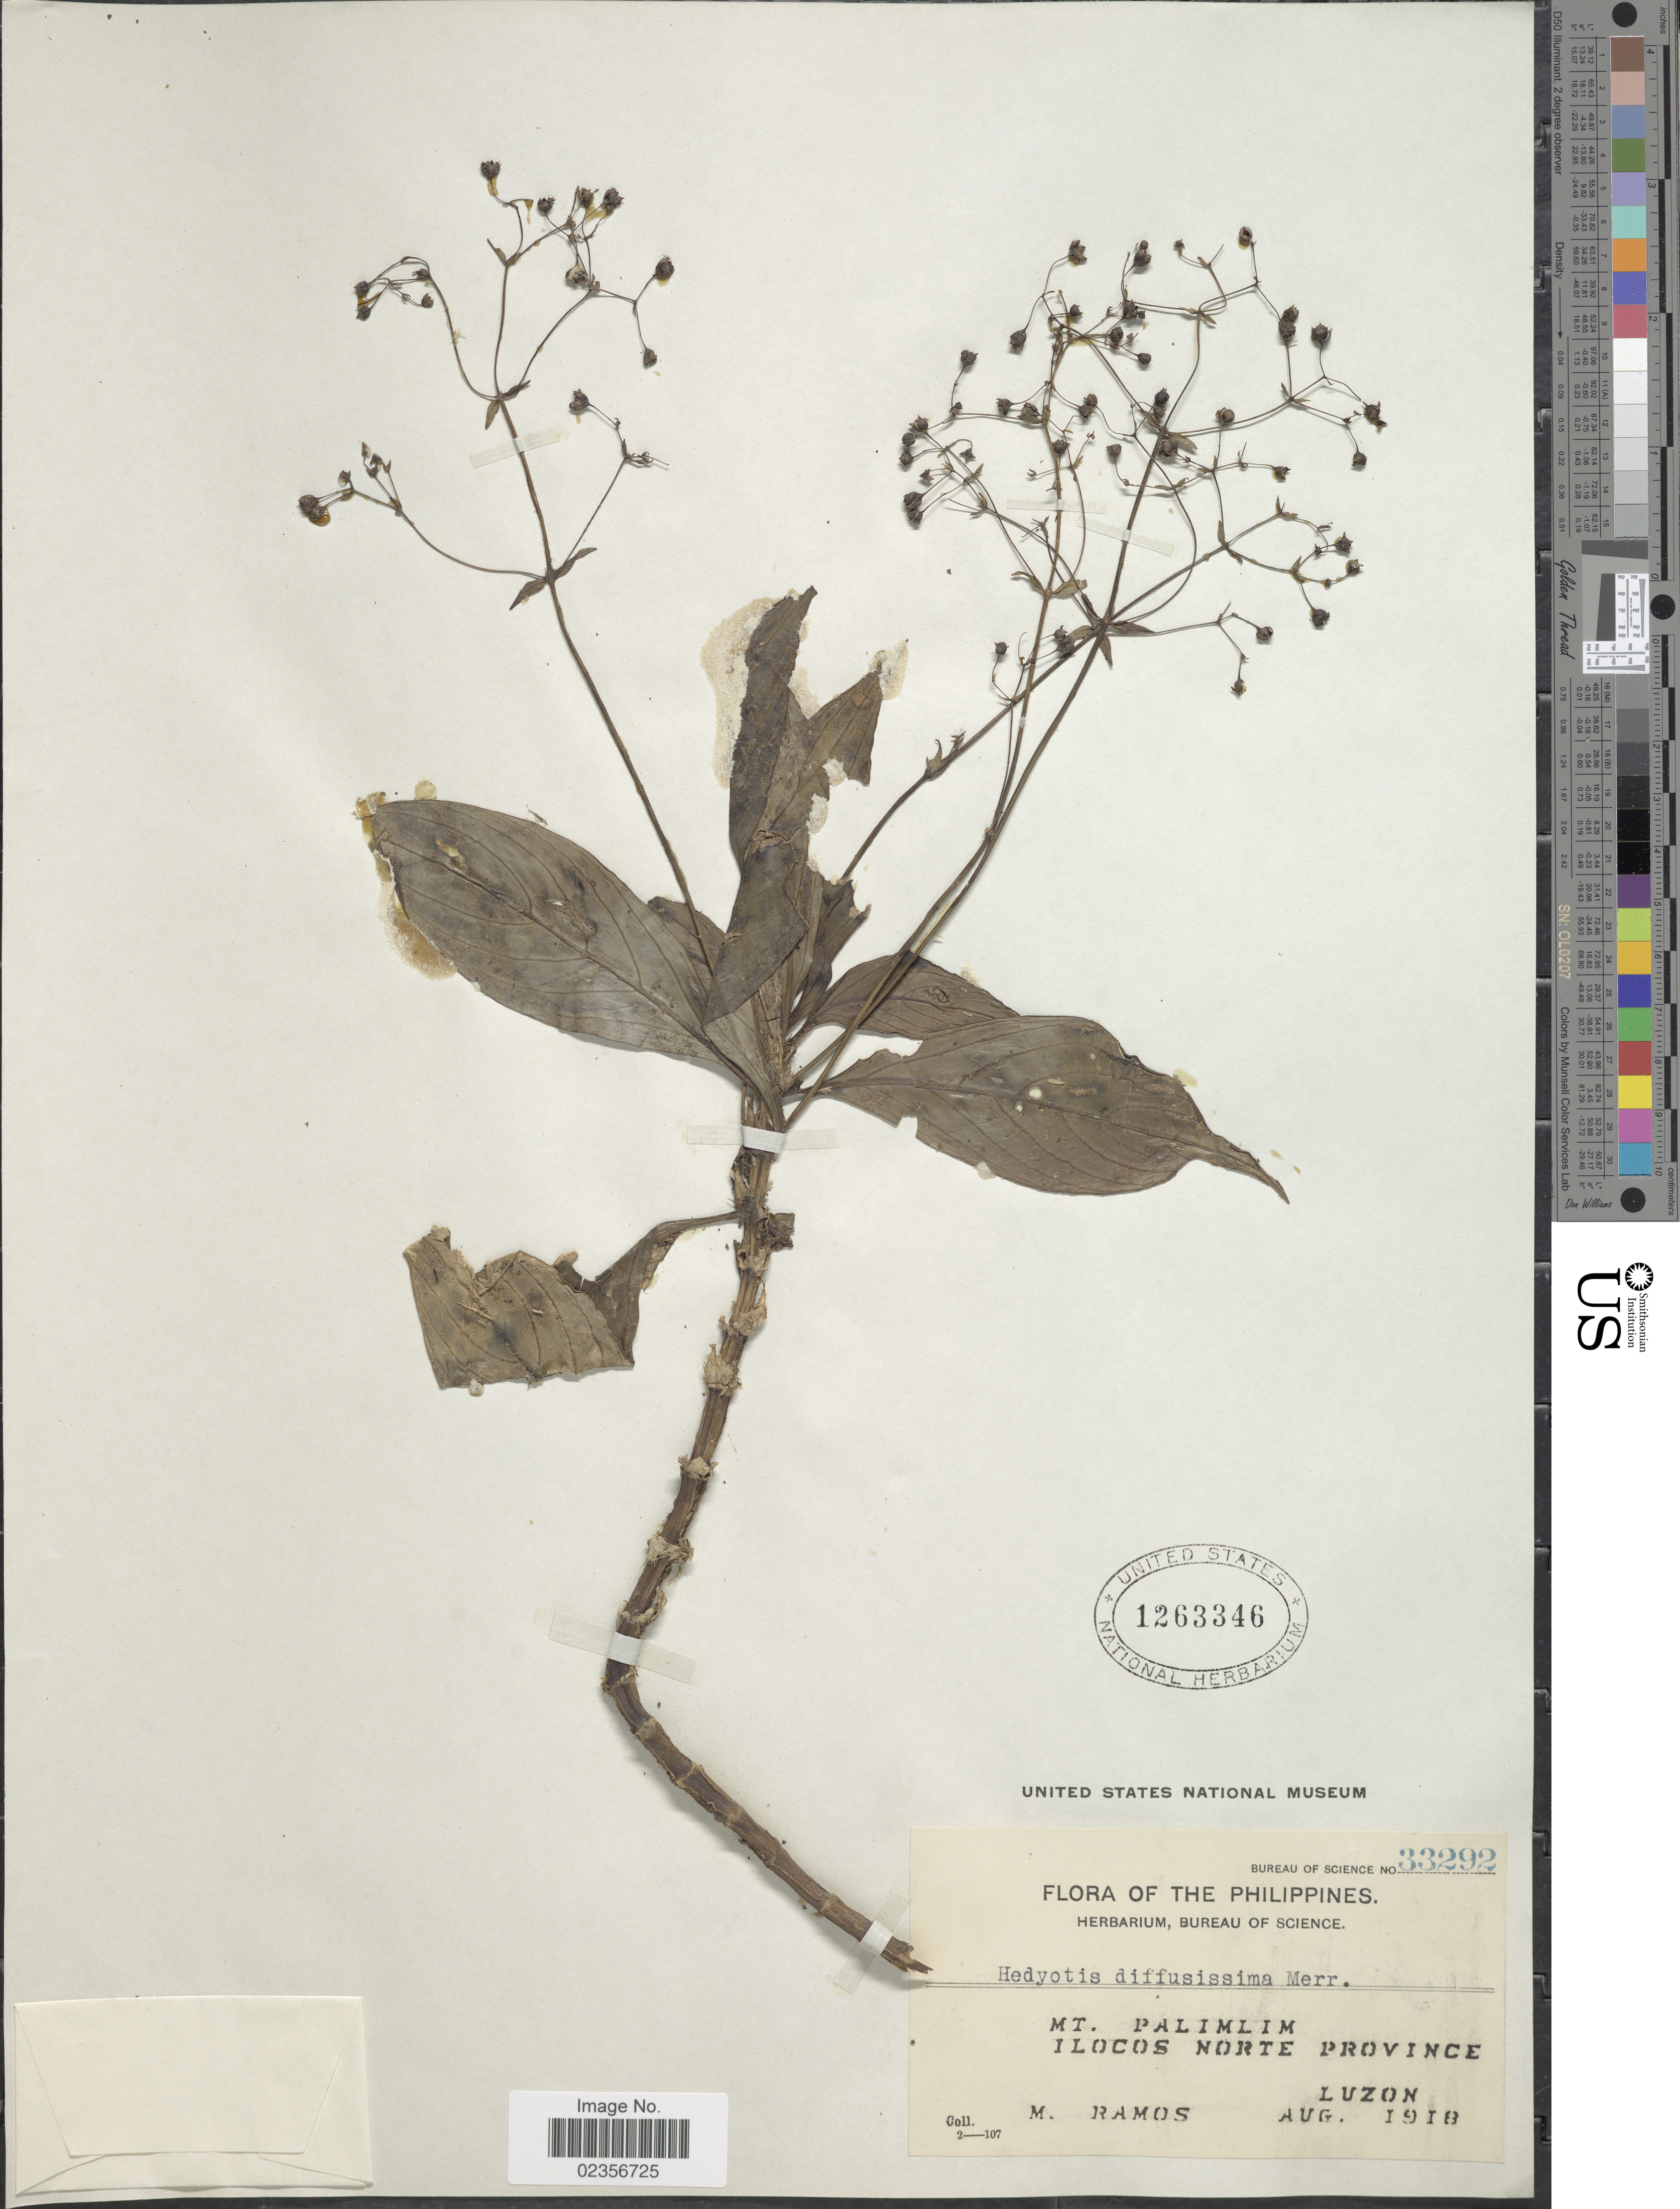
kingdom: Plantae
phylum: Tracheophyta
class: Magnoliopsida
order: Gentianales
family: Rubiaceae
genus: Hedyotis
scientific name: Hedyotis diffusissima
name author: Merr.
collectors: M. Ramos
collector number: Bureau of Science 33292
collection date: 1918-08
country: Philippines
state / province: Ilocos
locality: Mt. Palimlim. Ilocos Norte Province Luzon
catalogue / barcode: US 1263346